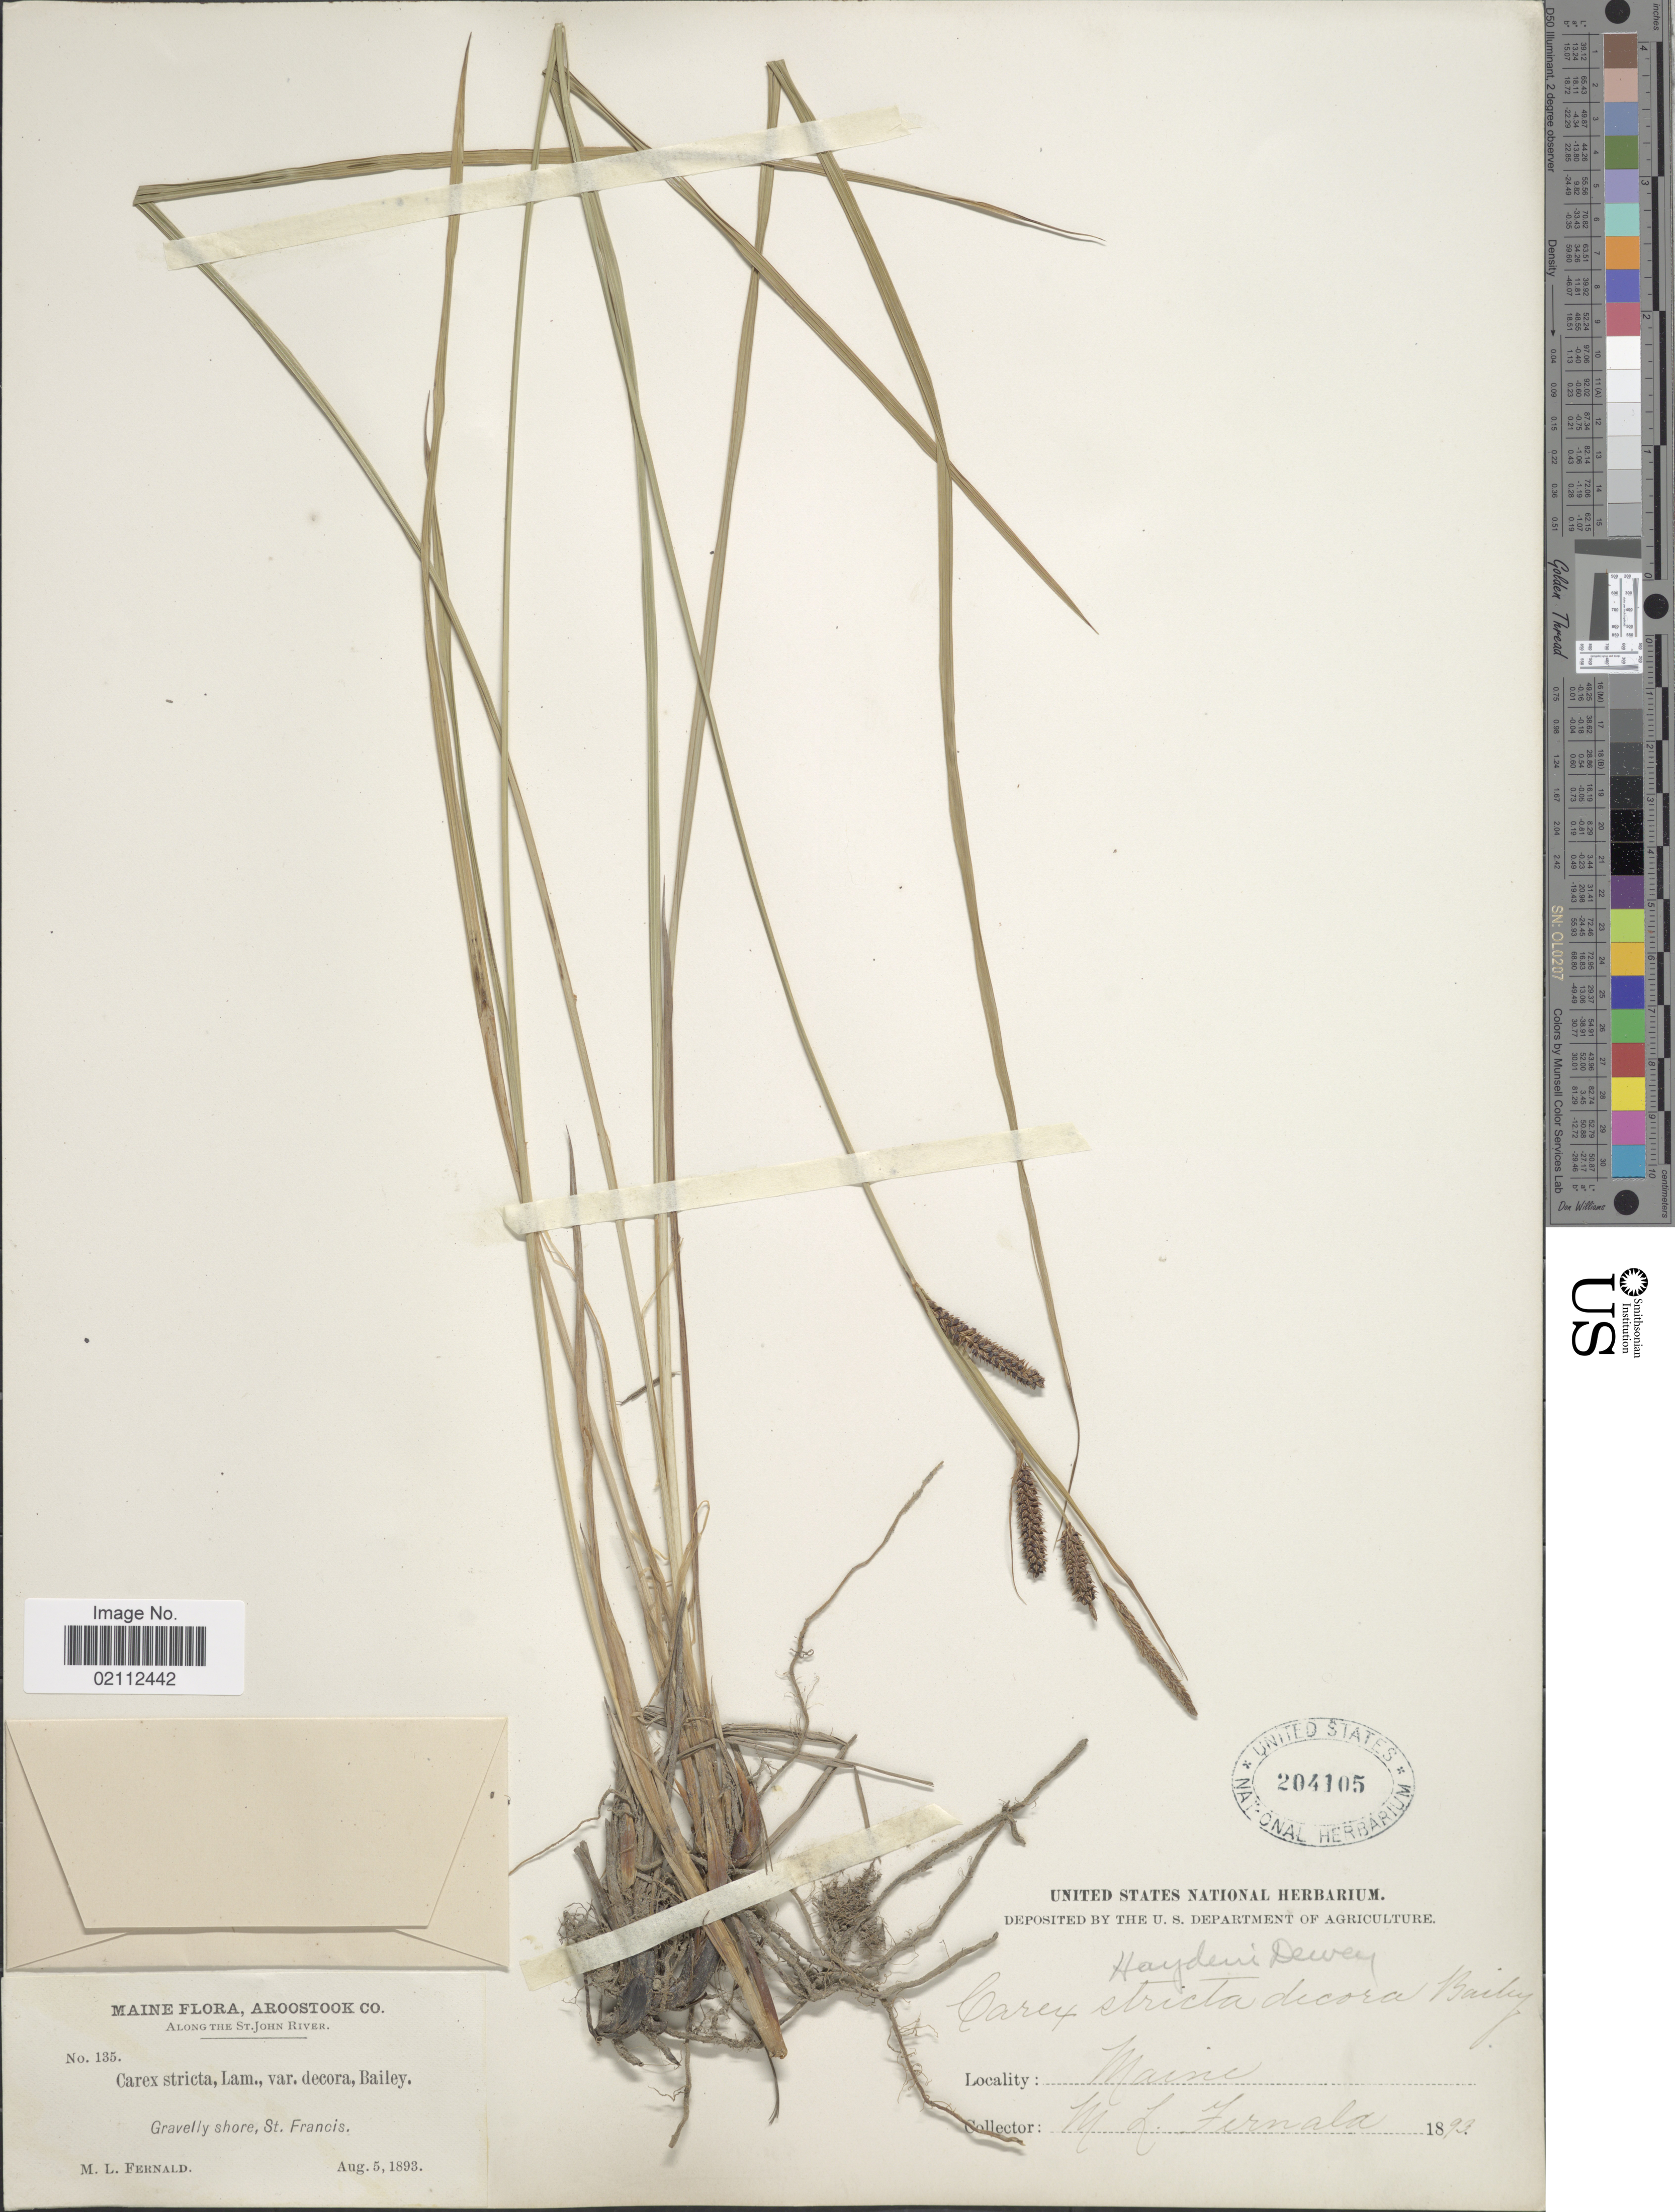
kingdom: Plantae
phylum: Tracheophyta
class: Liliopsida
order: Poales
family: Cyperaceae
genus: Carex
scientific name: Carex haydenii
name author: Dewey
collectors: M. L. Fernald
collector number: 135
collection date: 1893-08-05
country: United States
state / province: Maine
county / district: Aroostook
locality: Along the St. John River. St. Francis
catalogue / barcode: US 204105